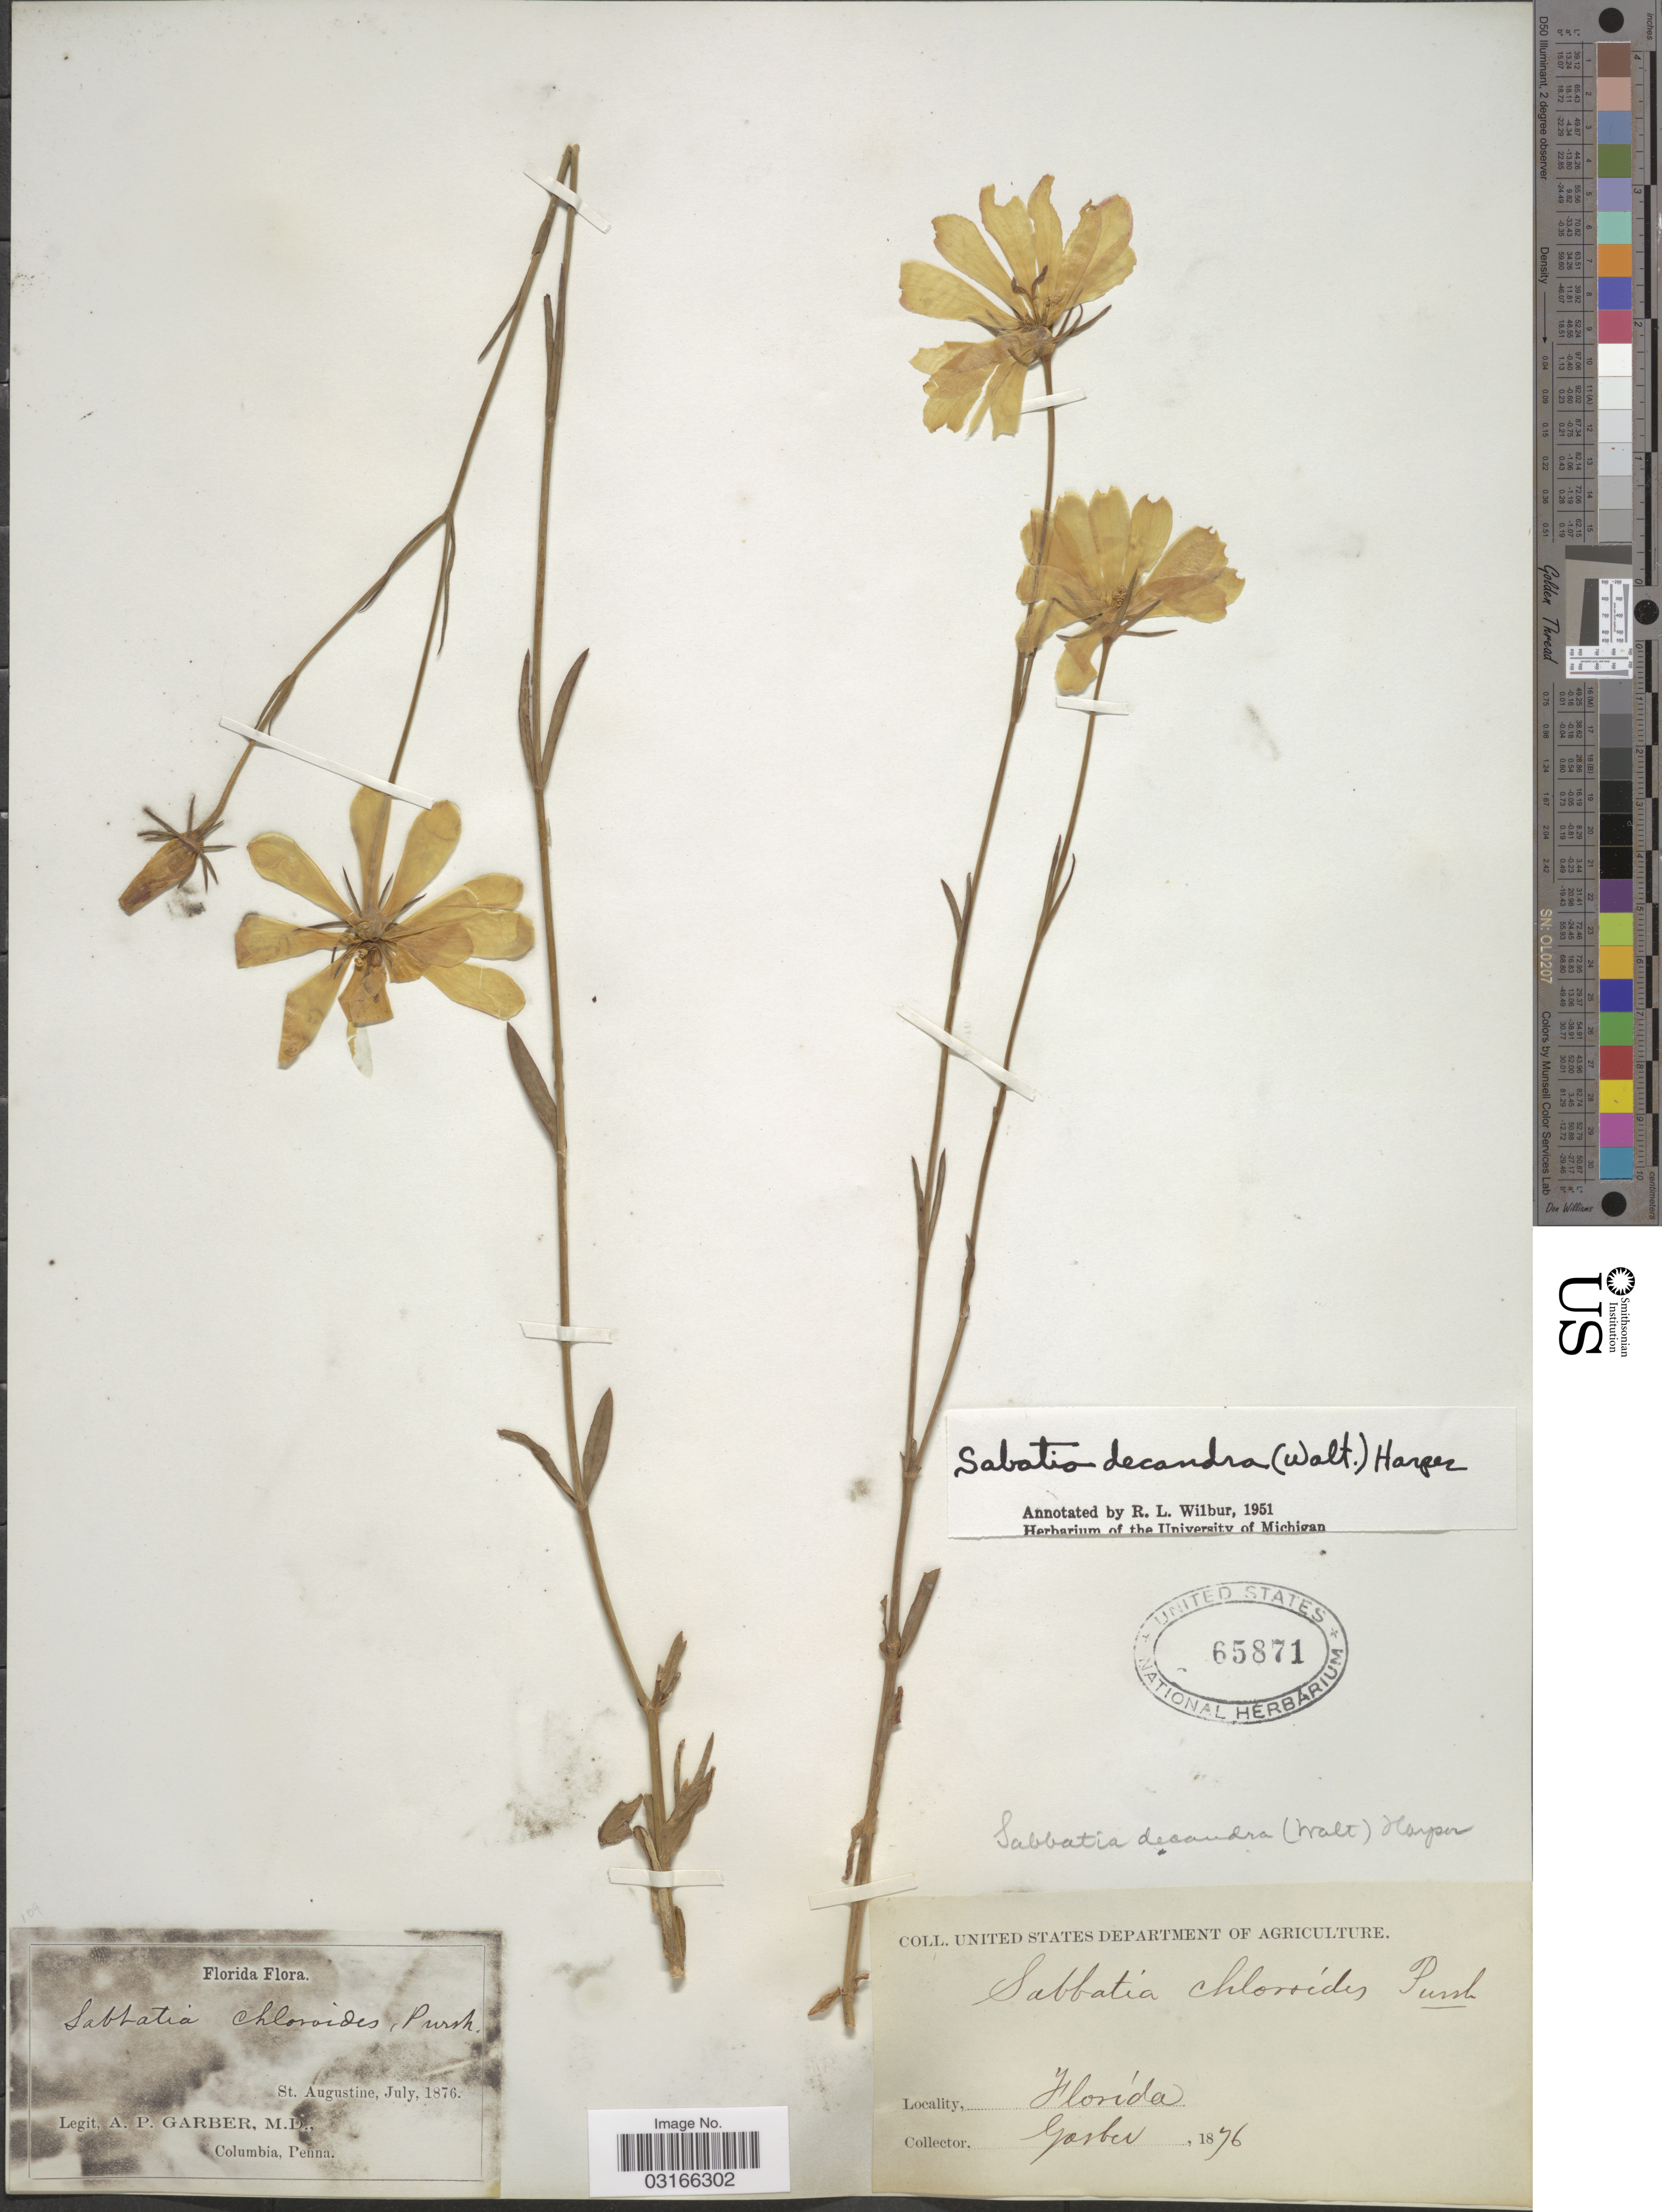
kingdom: Plantae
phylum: Tracheophyta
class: Magnoliopsida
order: Gentianales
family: Gentianaceae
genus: Sabatia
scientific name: Sabatia decandra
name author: (Walter)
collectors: A. P. Garber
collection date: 1876-07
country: United States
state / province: Florida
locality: St. Augustine.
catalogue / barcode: US 65871